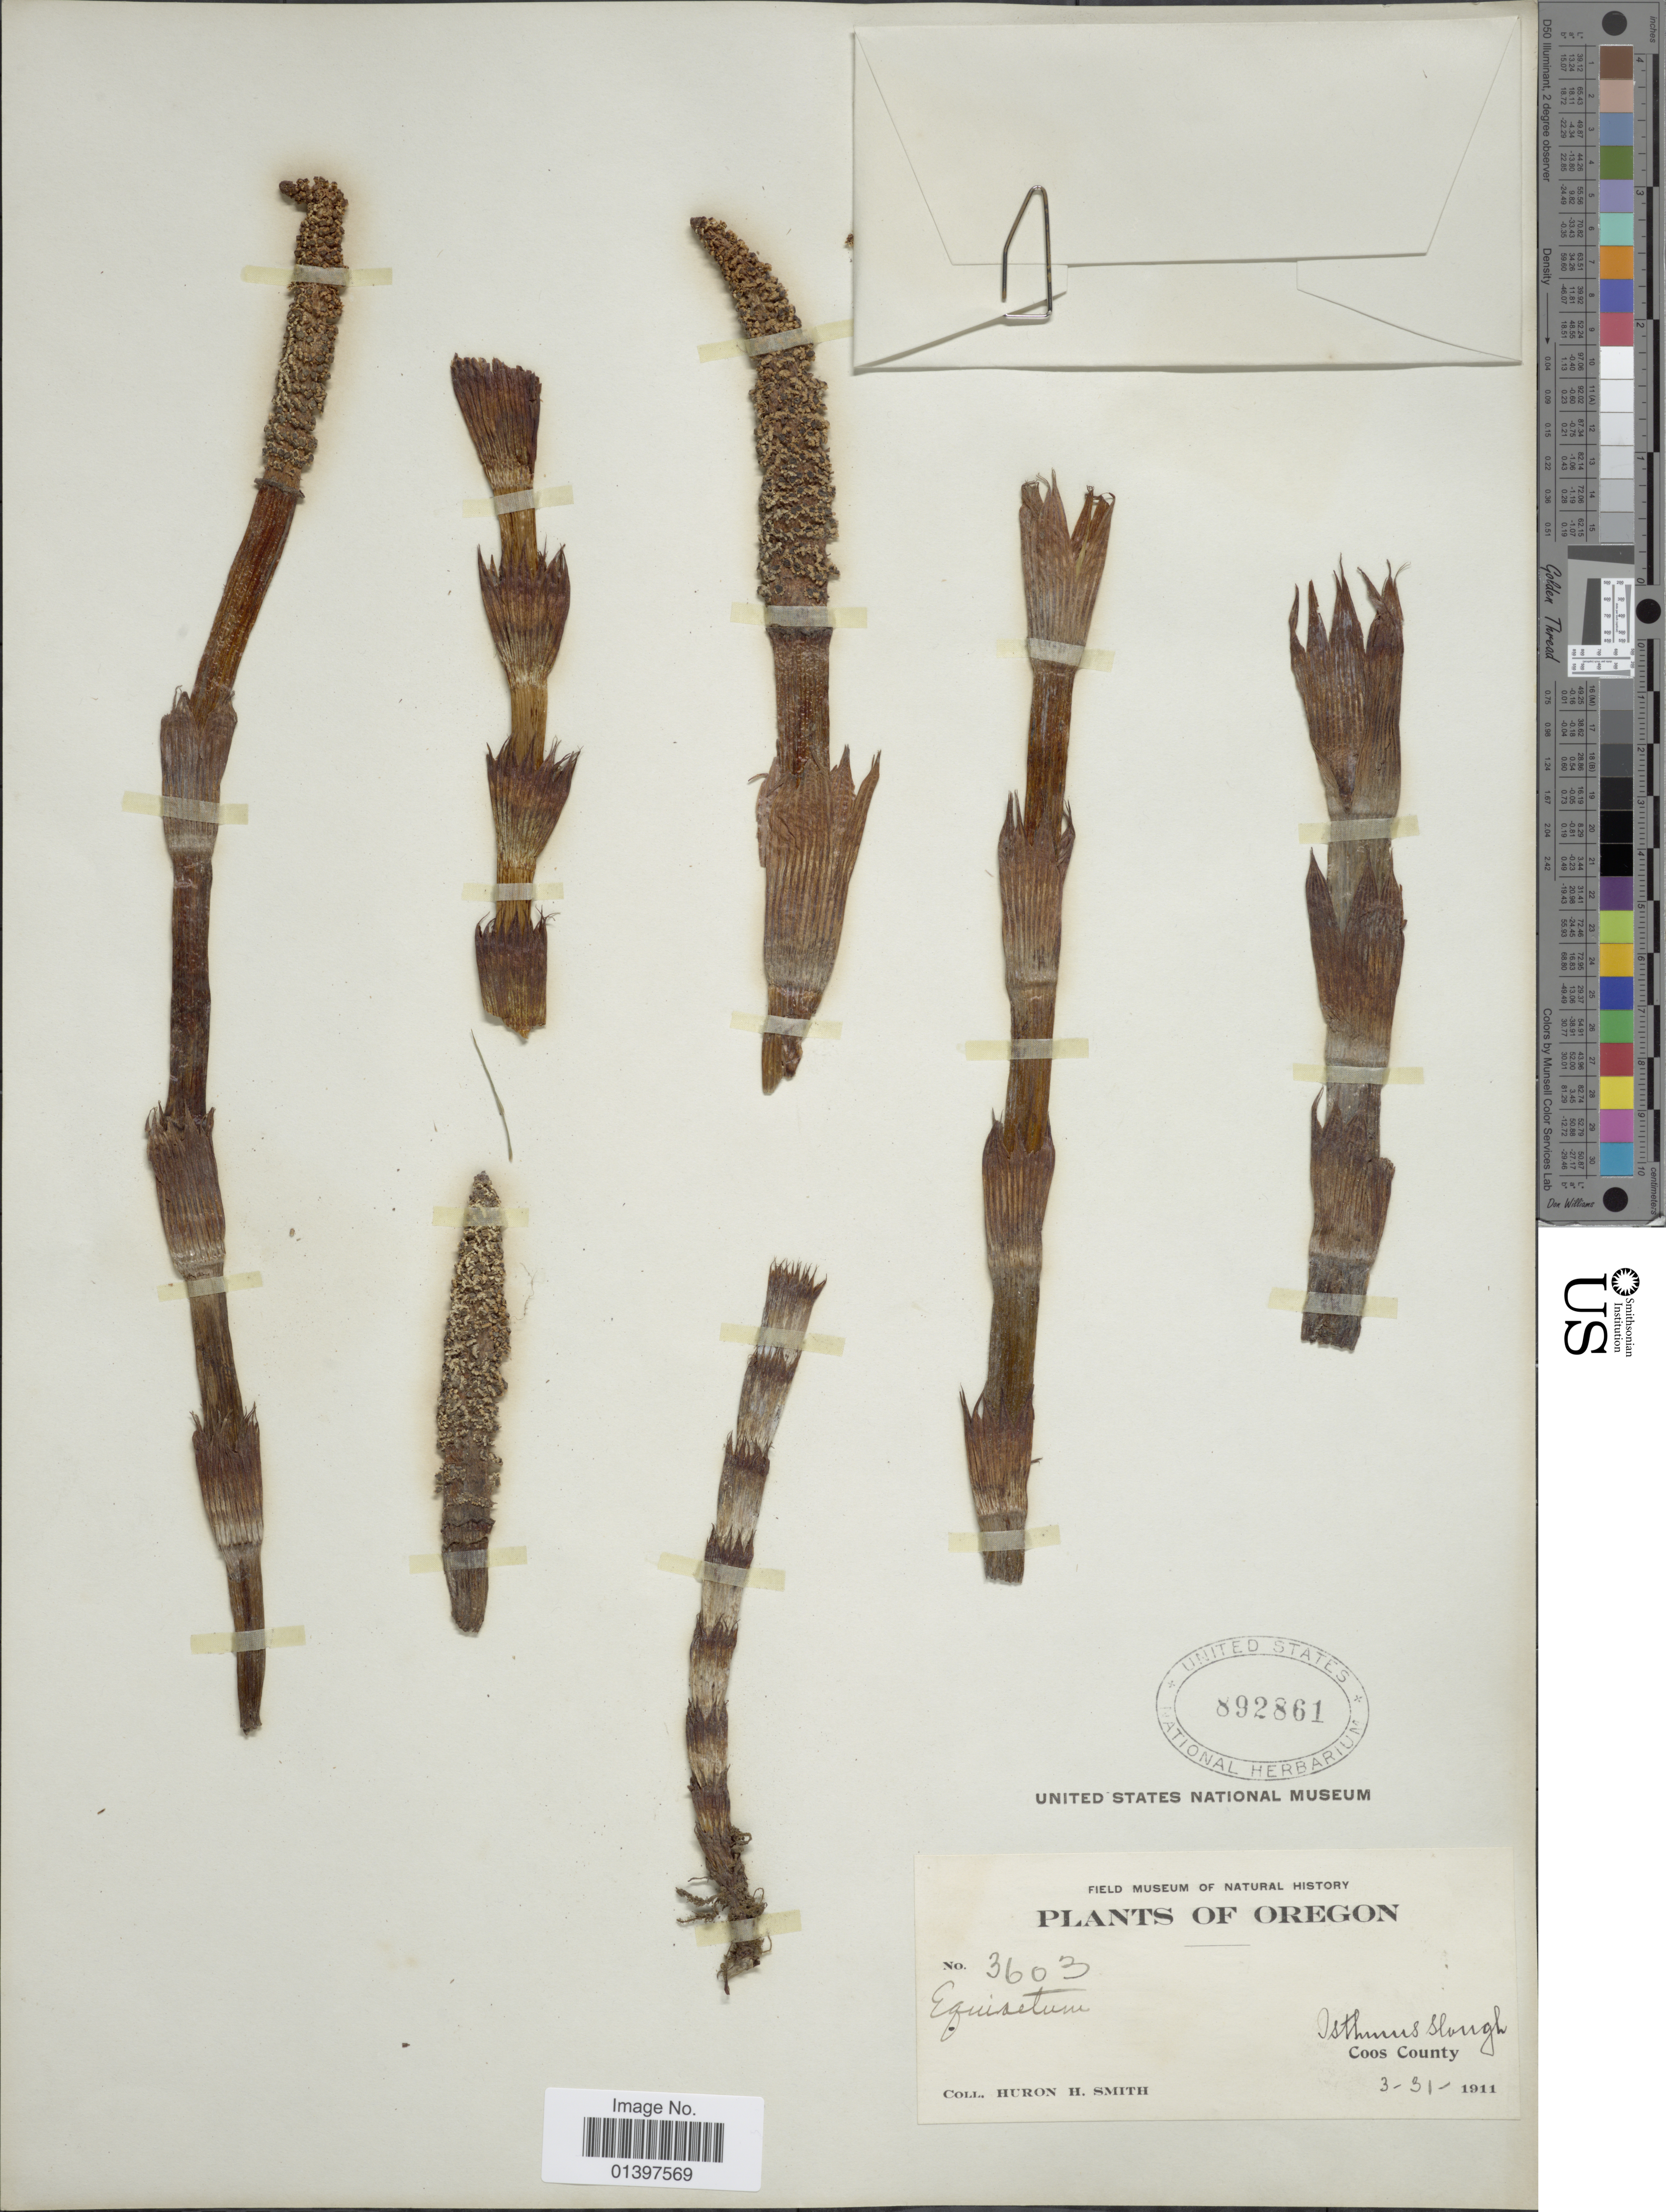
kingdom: Plantae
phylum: Tracheophyta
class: Polypodiopsida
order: Equisetales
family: Equisetaceae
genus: Equisetum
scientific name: Equisetum telmateia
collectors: Huron H. Smith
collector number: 3603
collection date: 1911-03-31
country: United States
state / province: Oregon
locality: Isthmus Slough, Coos County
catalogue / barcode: US 892861